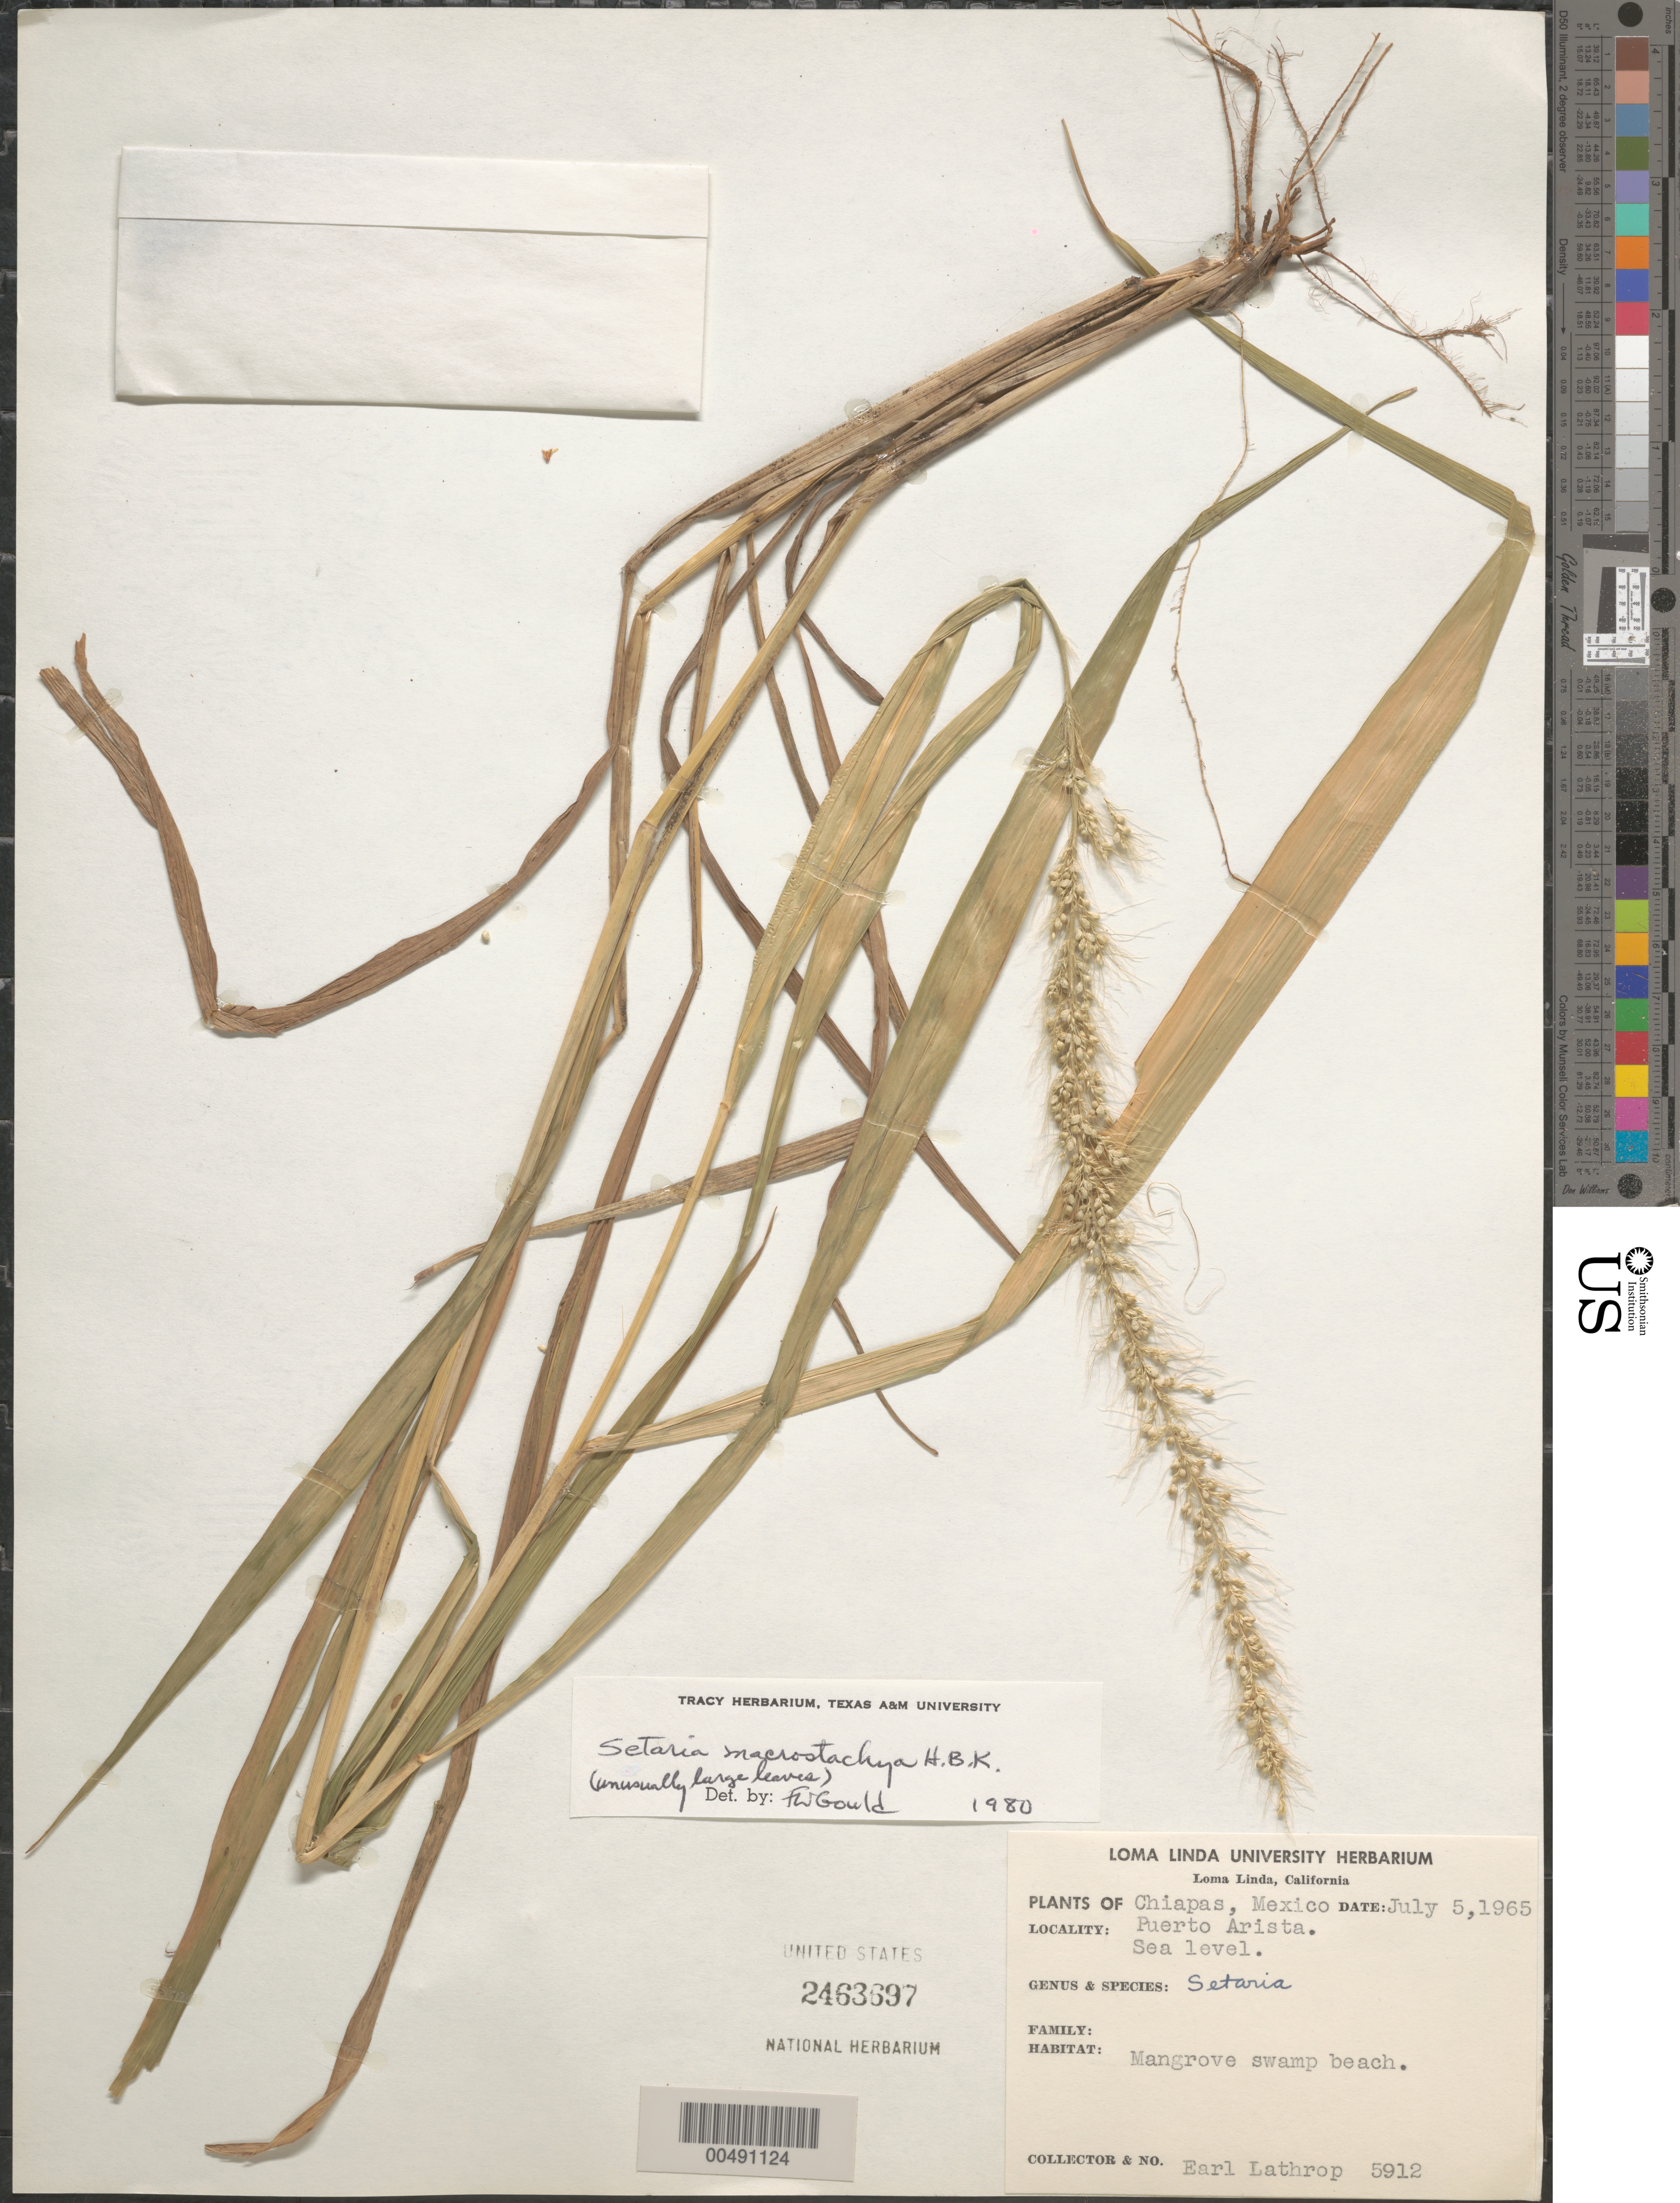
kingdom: Plantae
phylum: Tracheophyta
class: Liliopsida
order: Poales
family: Poaceae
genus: Setaria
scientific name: Setaria macrostachya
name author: Kunth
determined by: Gould, F. W.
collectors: E. W. Lathrop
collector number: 5912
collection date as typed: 5 Jul 1965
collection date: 1965-07-05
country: Mexico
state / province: Chiapas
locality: Puerto Arista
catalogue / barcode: US 2463697